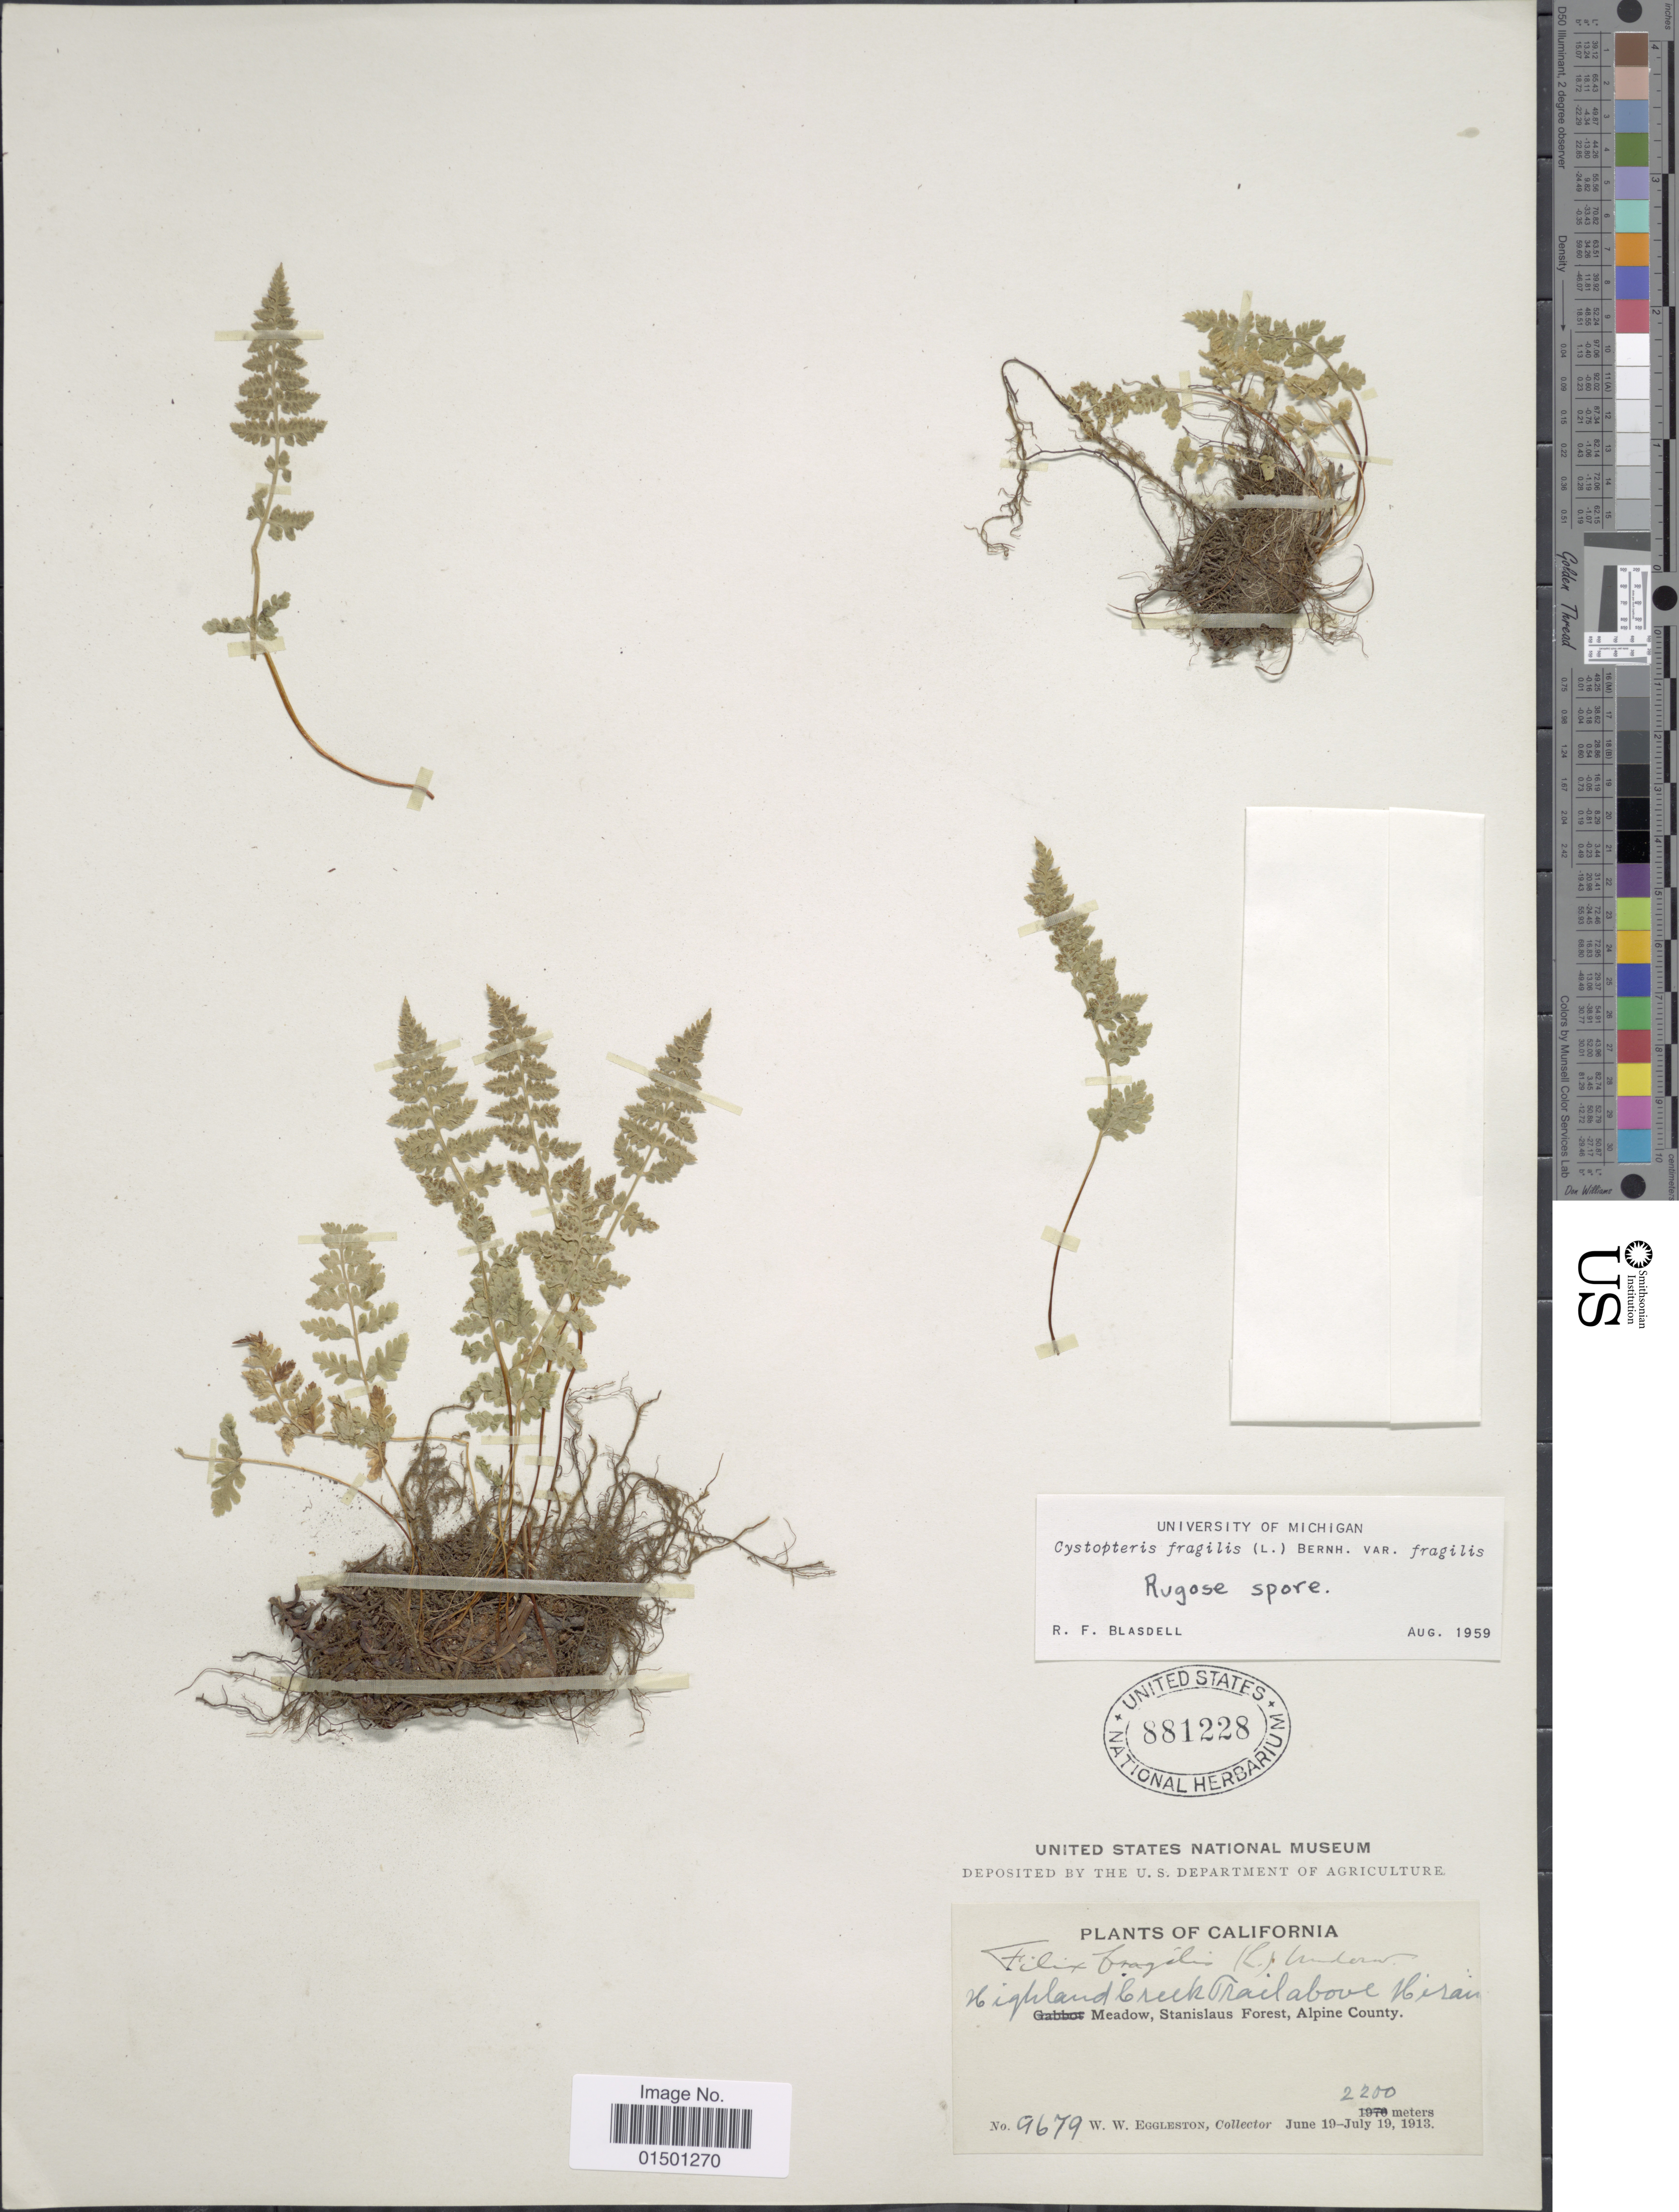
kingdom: Plantae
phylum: Tracheophyta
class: Polypodiopsida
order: Polypodiales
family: Cystopteridaceae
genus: Cystopteris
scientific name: Cystopteris fragilis var. dickieana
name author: B. Boivin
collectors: W. W. Eggleston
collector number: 9679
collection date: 1913-06-19/1913-07-19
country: United States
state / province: California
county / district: Alpine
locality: Highland Creek, trail above Hiram, Meadow, Stanislaus Forest, Alpine County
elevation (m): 2200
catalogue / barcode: US 881228